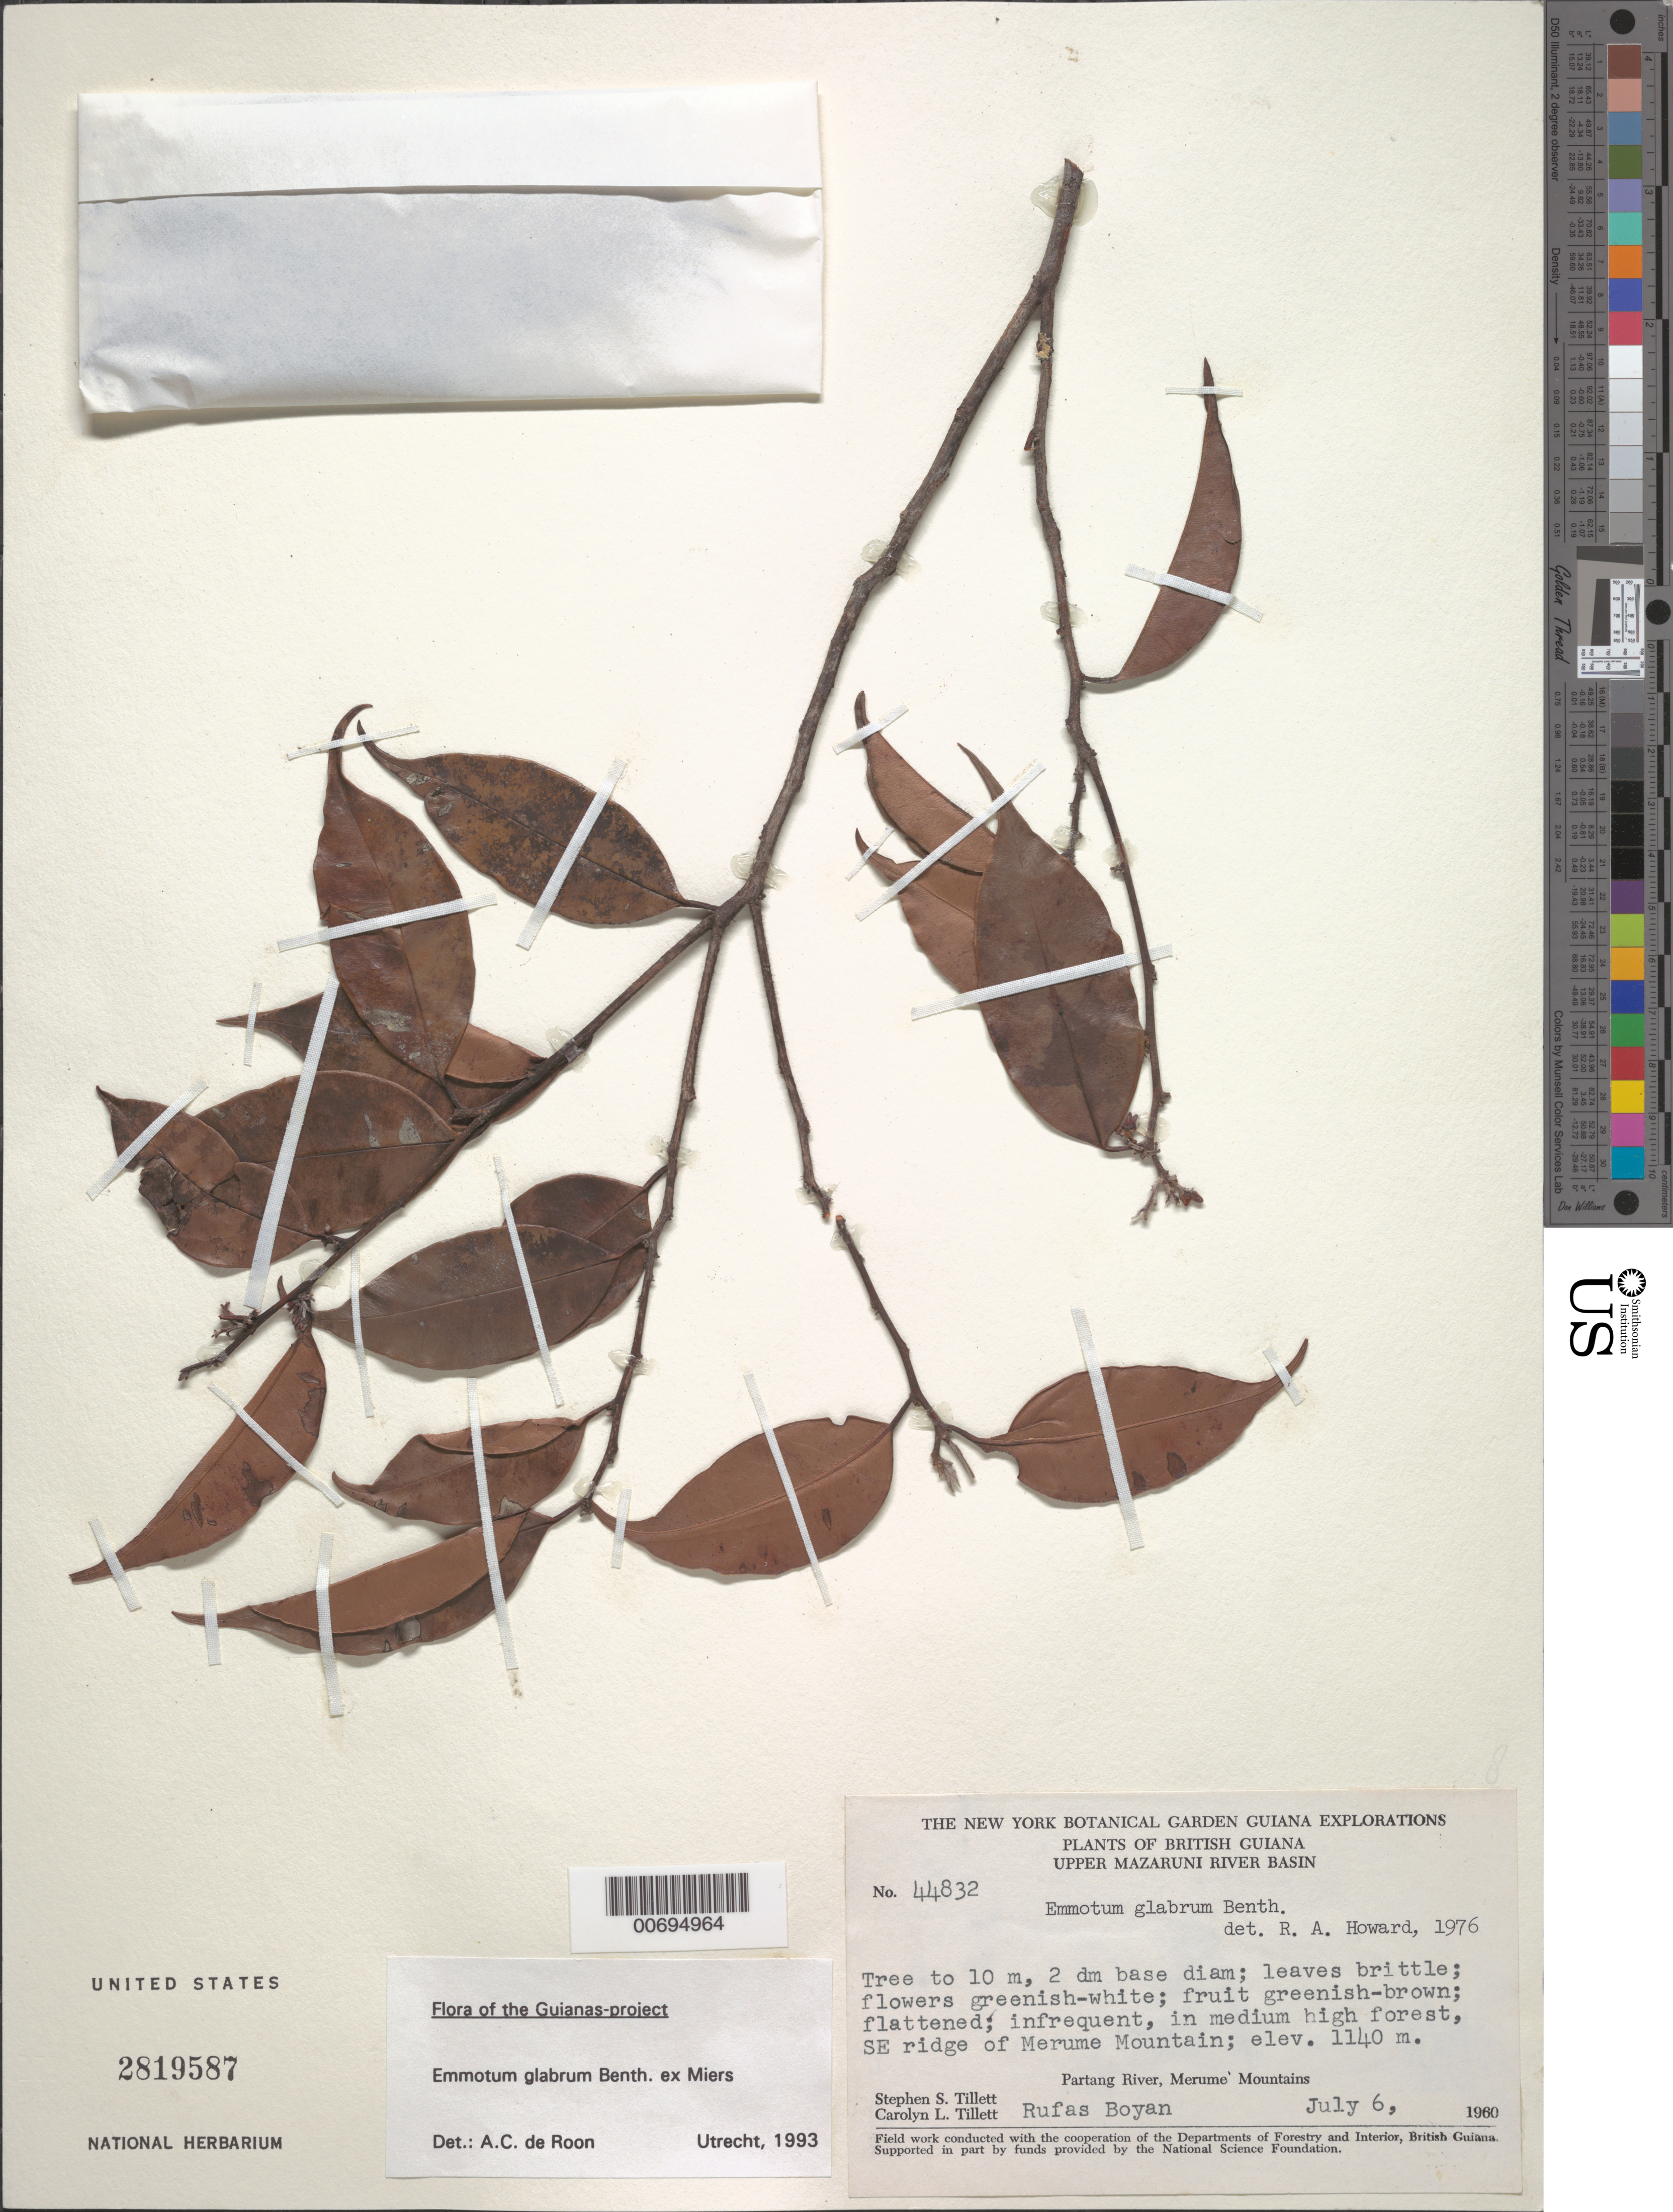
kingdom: Plantae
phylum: Tracheophyta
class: Magnoliopsida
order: Metteniusales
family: Metteniusaceae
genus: Emmotum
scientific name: Emmotum glabrum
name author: Benth. ex Miers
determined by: de Roon, A. C.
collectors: S. S. Tillett, C. L. Tillett & R. Boyan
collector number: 44832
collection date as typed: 6-Jul-60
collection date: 1960-07-06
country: Guyana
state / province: Cuyuni-Mazaruni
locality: Merume Mts., Partang R., upper Mazaruni River Basin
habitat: Medium high forest; SE ridge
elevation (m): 1143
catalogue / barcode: US 2819587